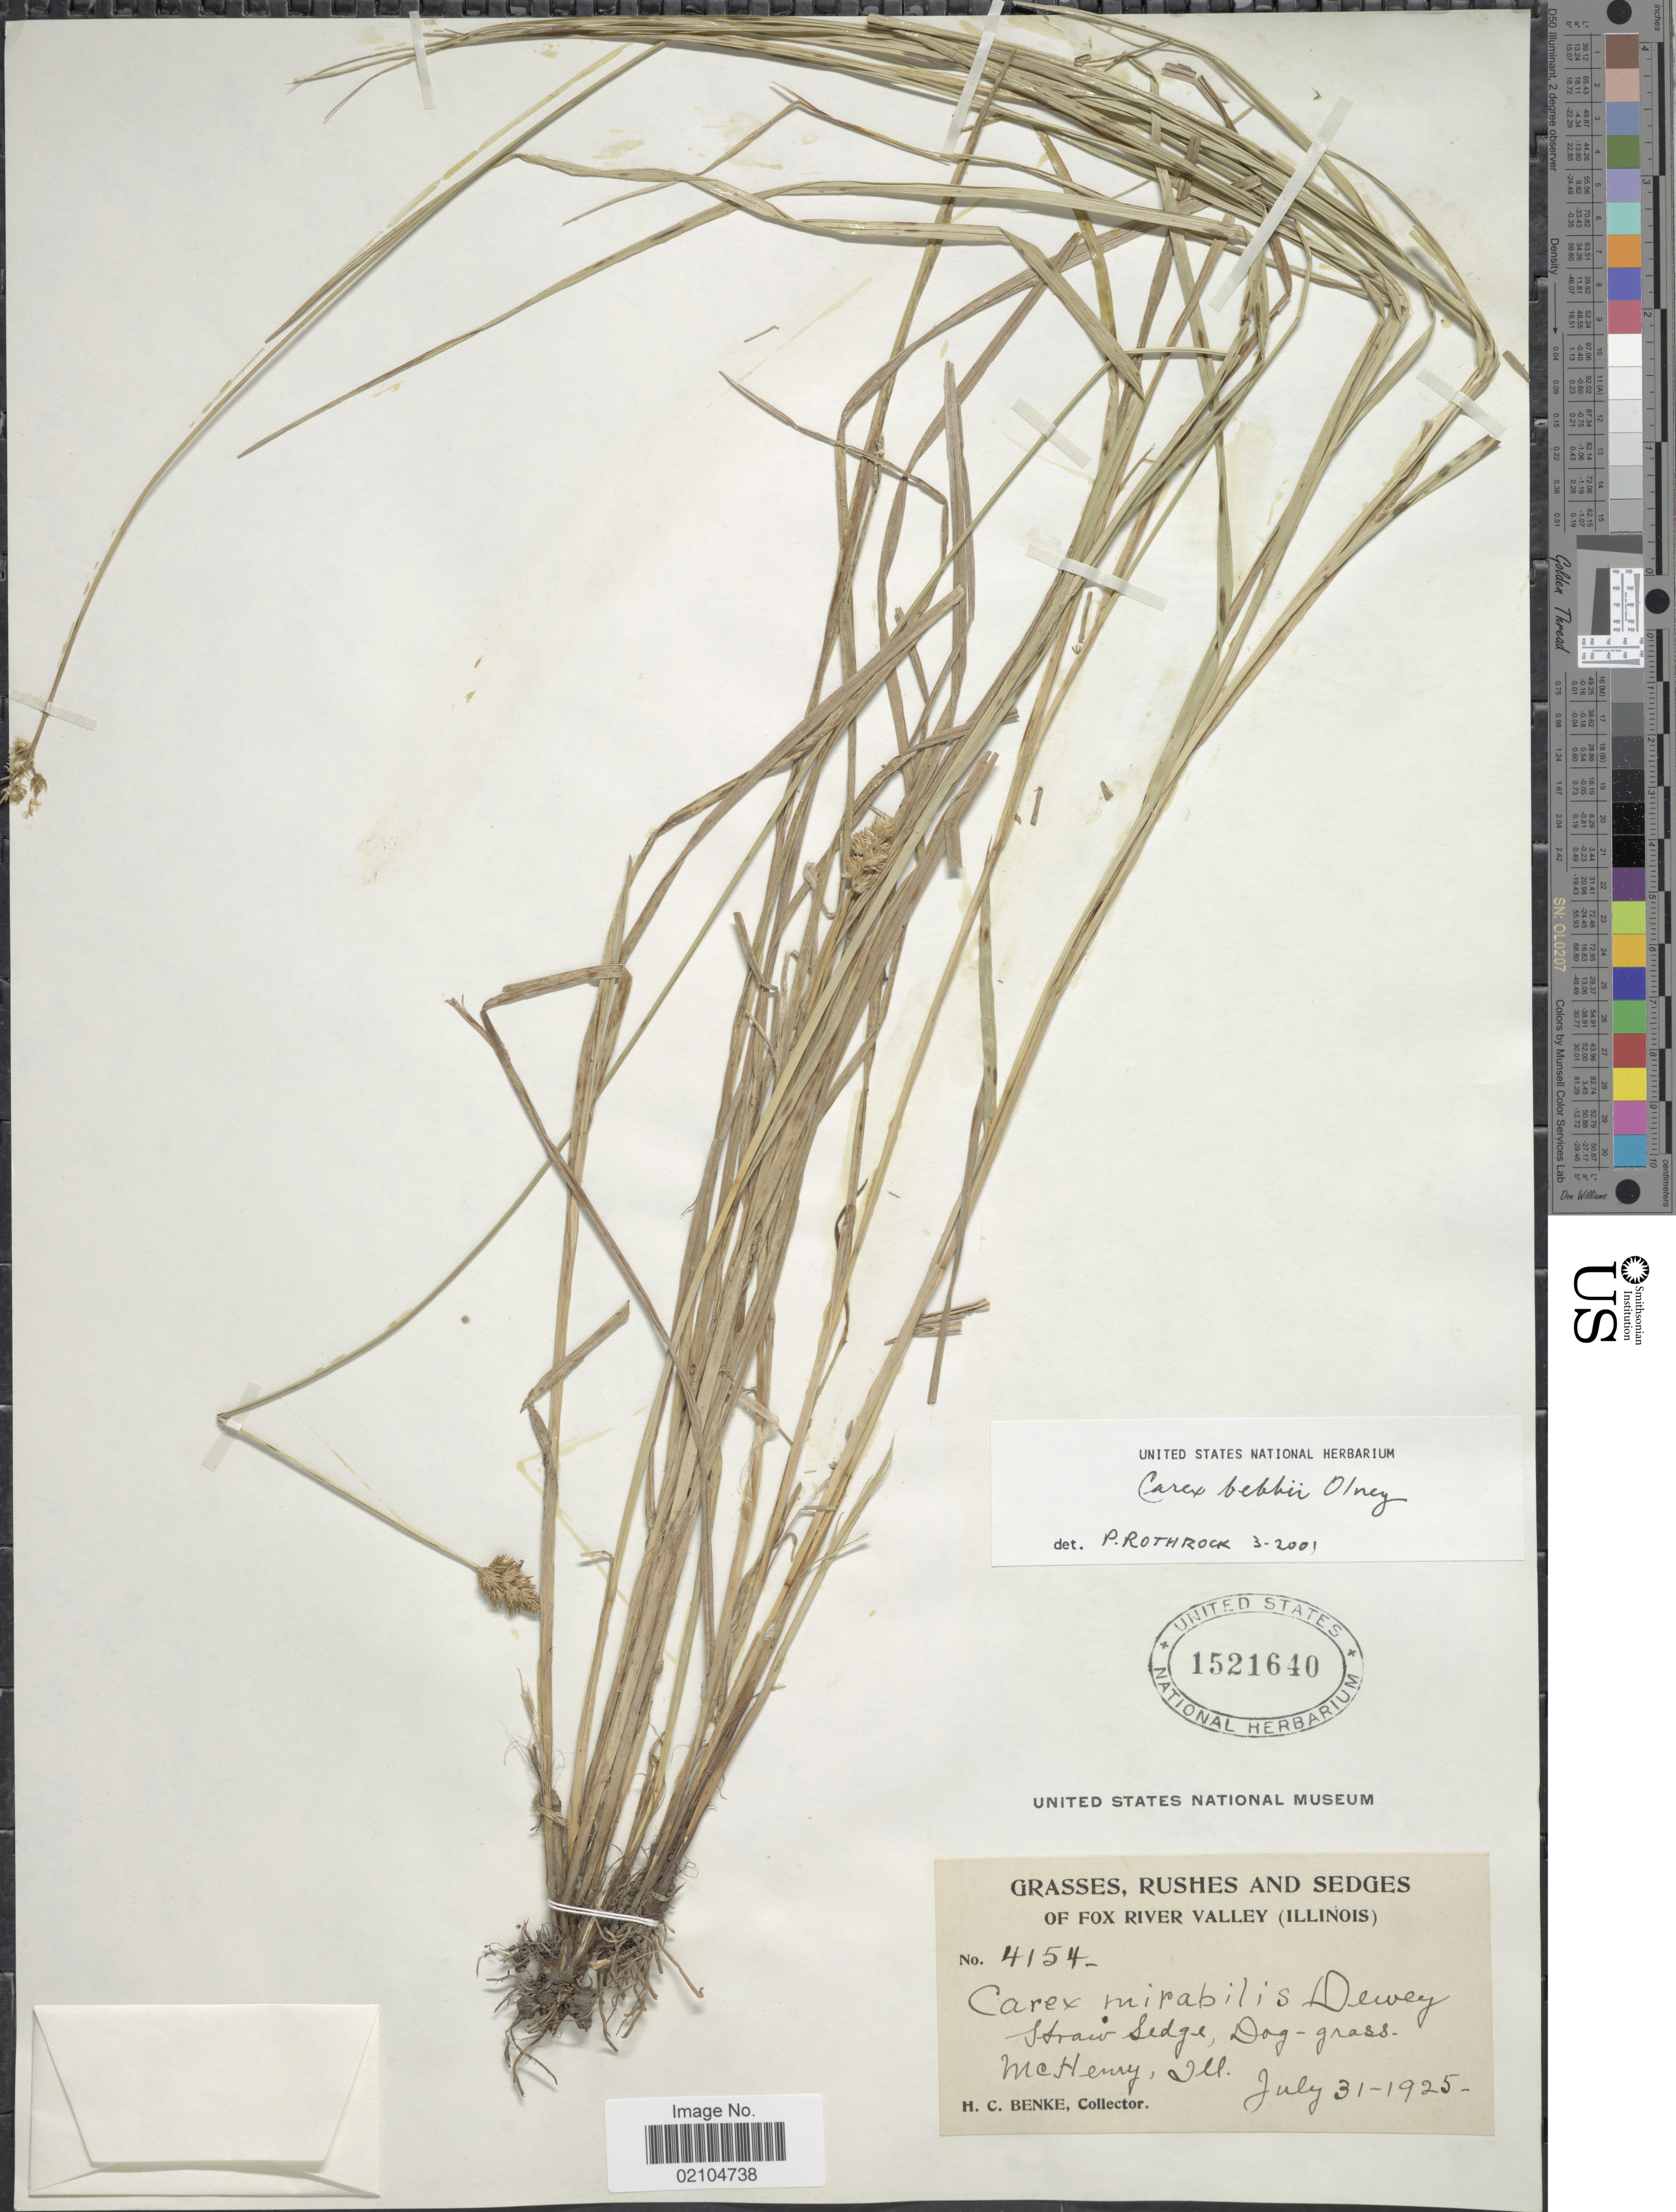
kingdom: Plantae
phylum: Tracheophyta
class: Liliopsida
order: Poales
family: Cyperaceae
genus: Carex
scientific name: Carex bebbii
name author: (L.H. Bailey) Olney ex Fernald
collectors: H. Benke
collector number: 4154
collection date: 1925-07-31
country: United States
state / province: Illinois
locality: Fox River Valley (Illinois) Straw Sedgem Dog-grassm McHenry, Ill.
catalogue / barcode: US 1521640